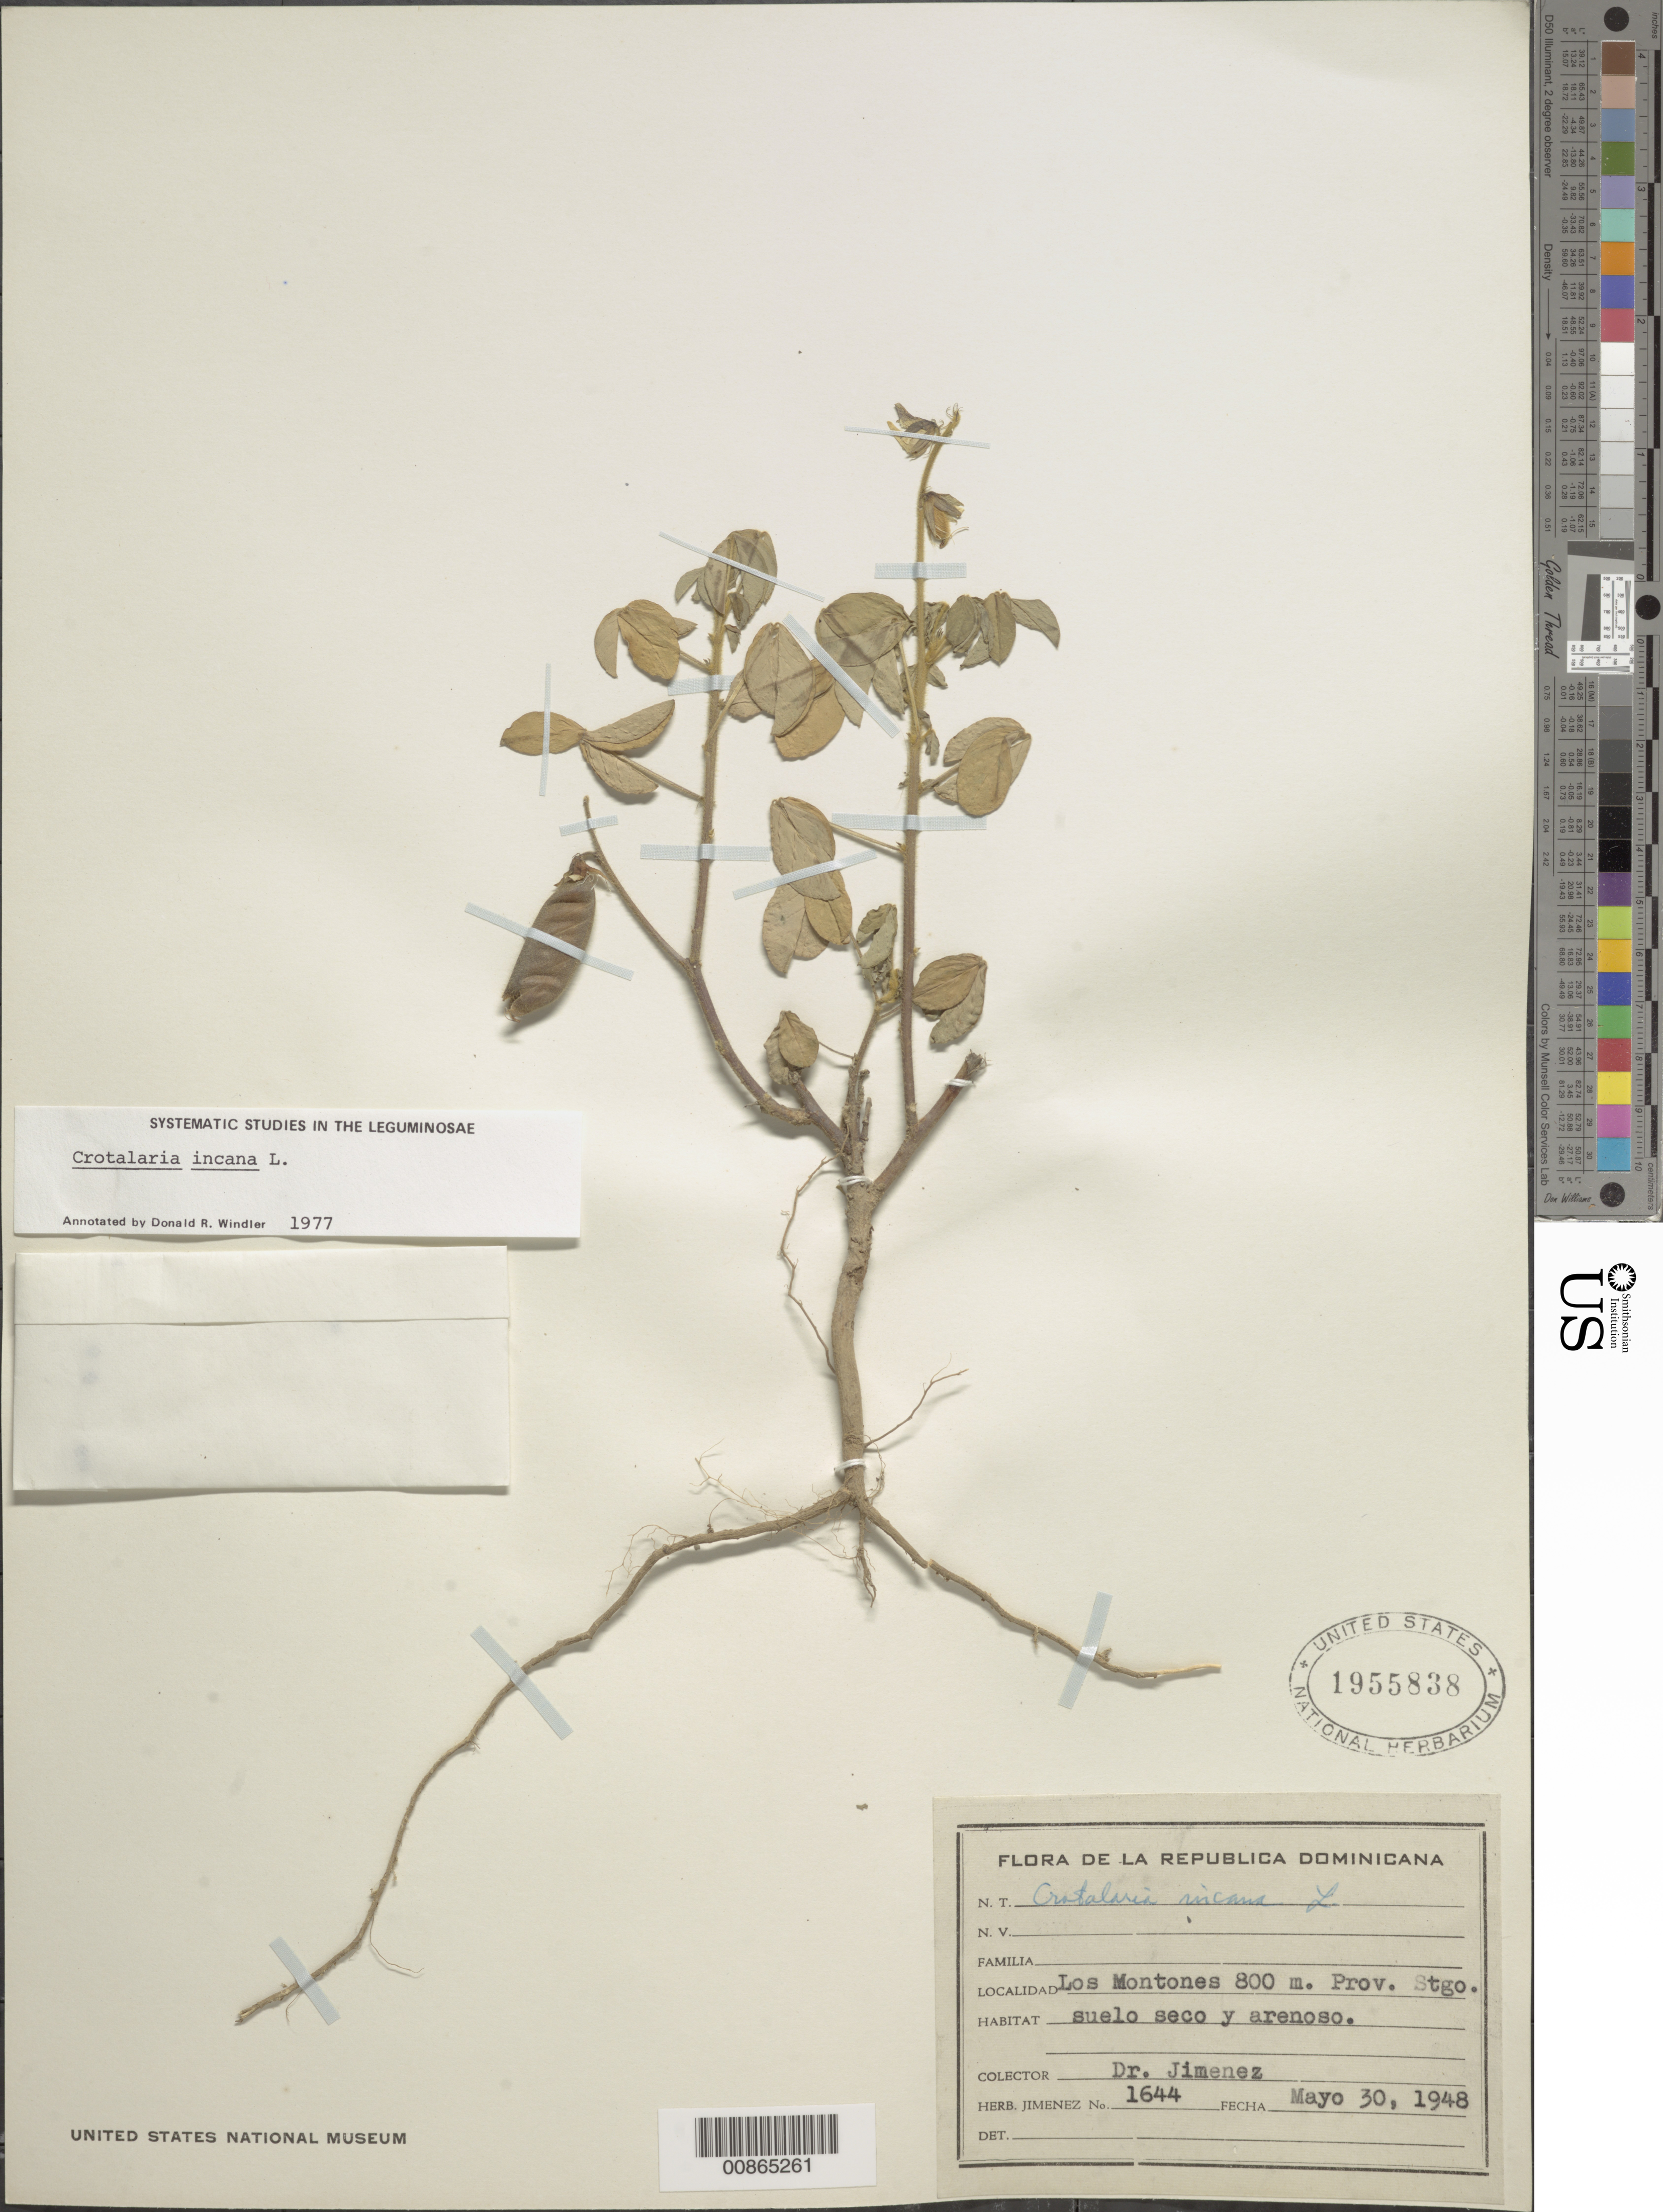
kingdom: Plantae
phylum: Tracheophyta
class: Magnoliopsida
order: Fabales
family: Fabaceae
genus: Crotalaria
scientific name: Crotalaria incana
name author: L.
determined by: Windler, D. R.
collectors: J. J. Jiménez Almonte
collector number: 1644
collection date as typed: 30 May 1948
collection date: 1948-05-30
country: Dominican Republic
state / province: Santiago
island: Hispaniola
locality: Los Montones.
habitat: Suelo seco y arenoso.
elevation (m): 800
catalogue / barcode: US 1955838